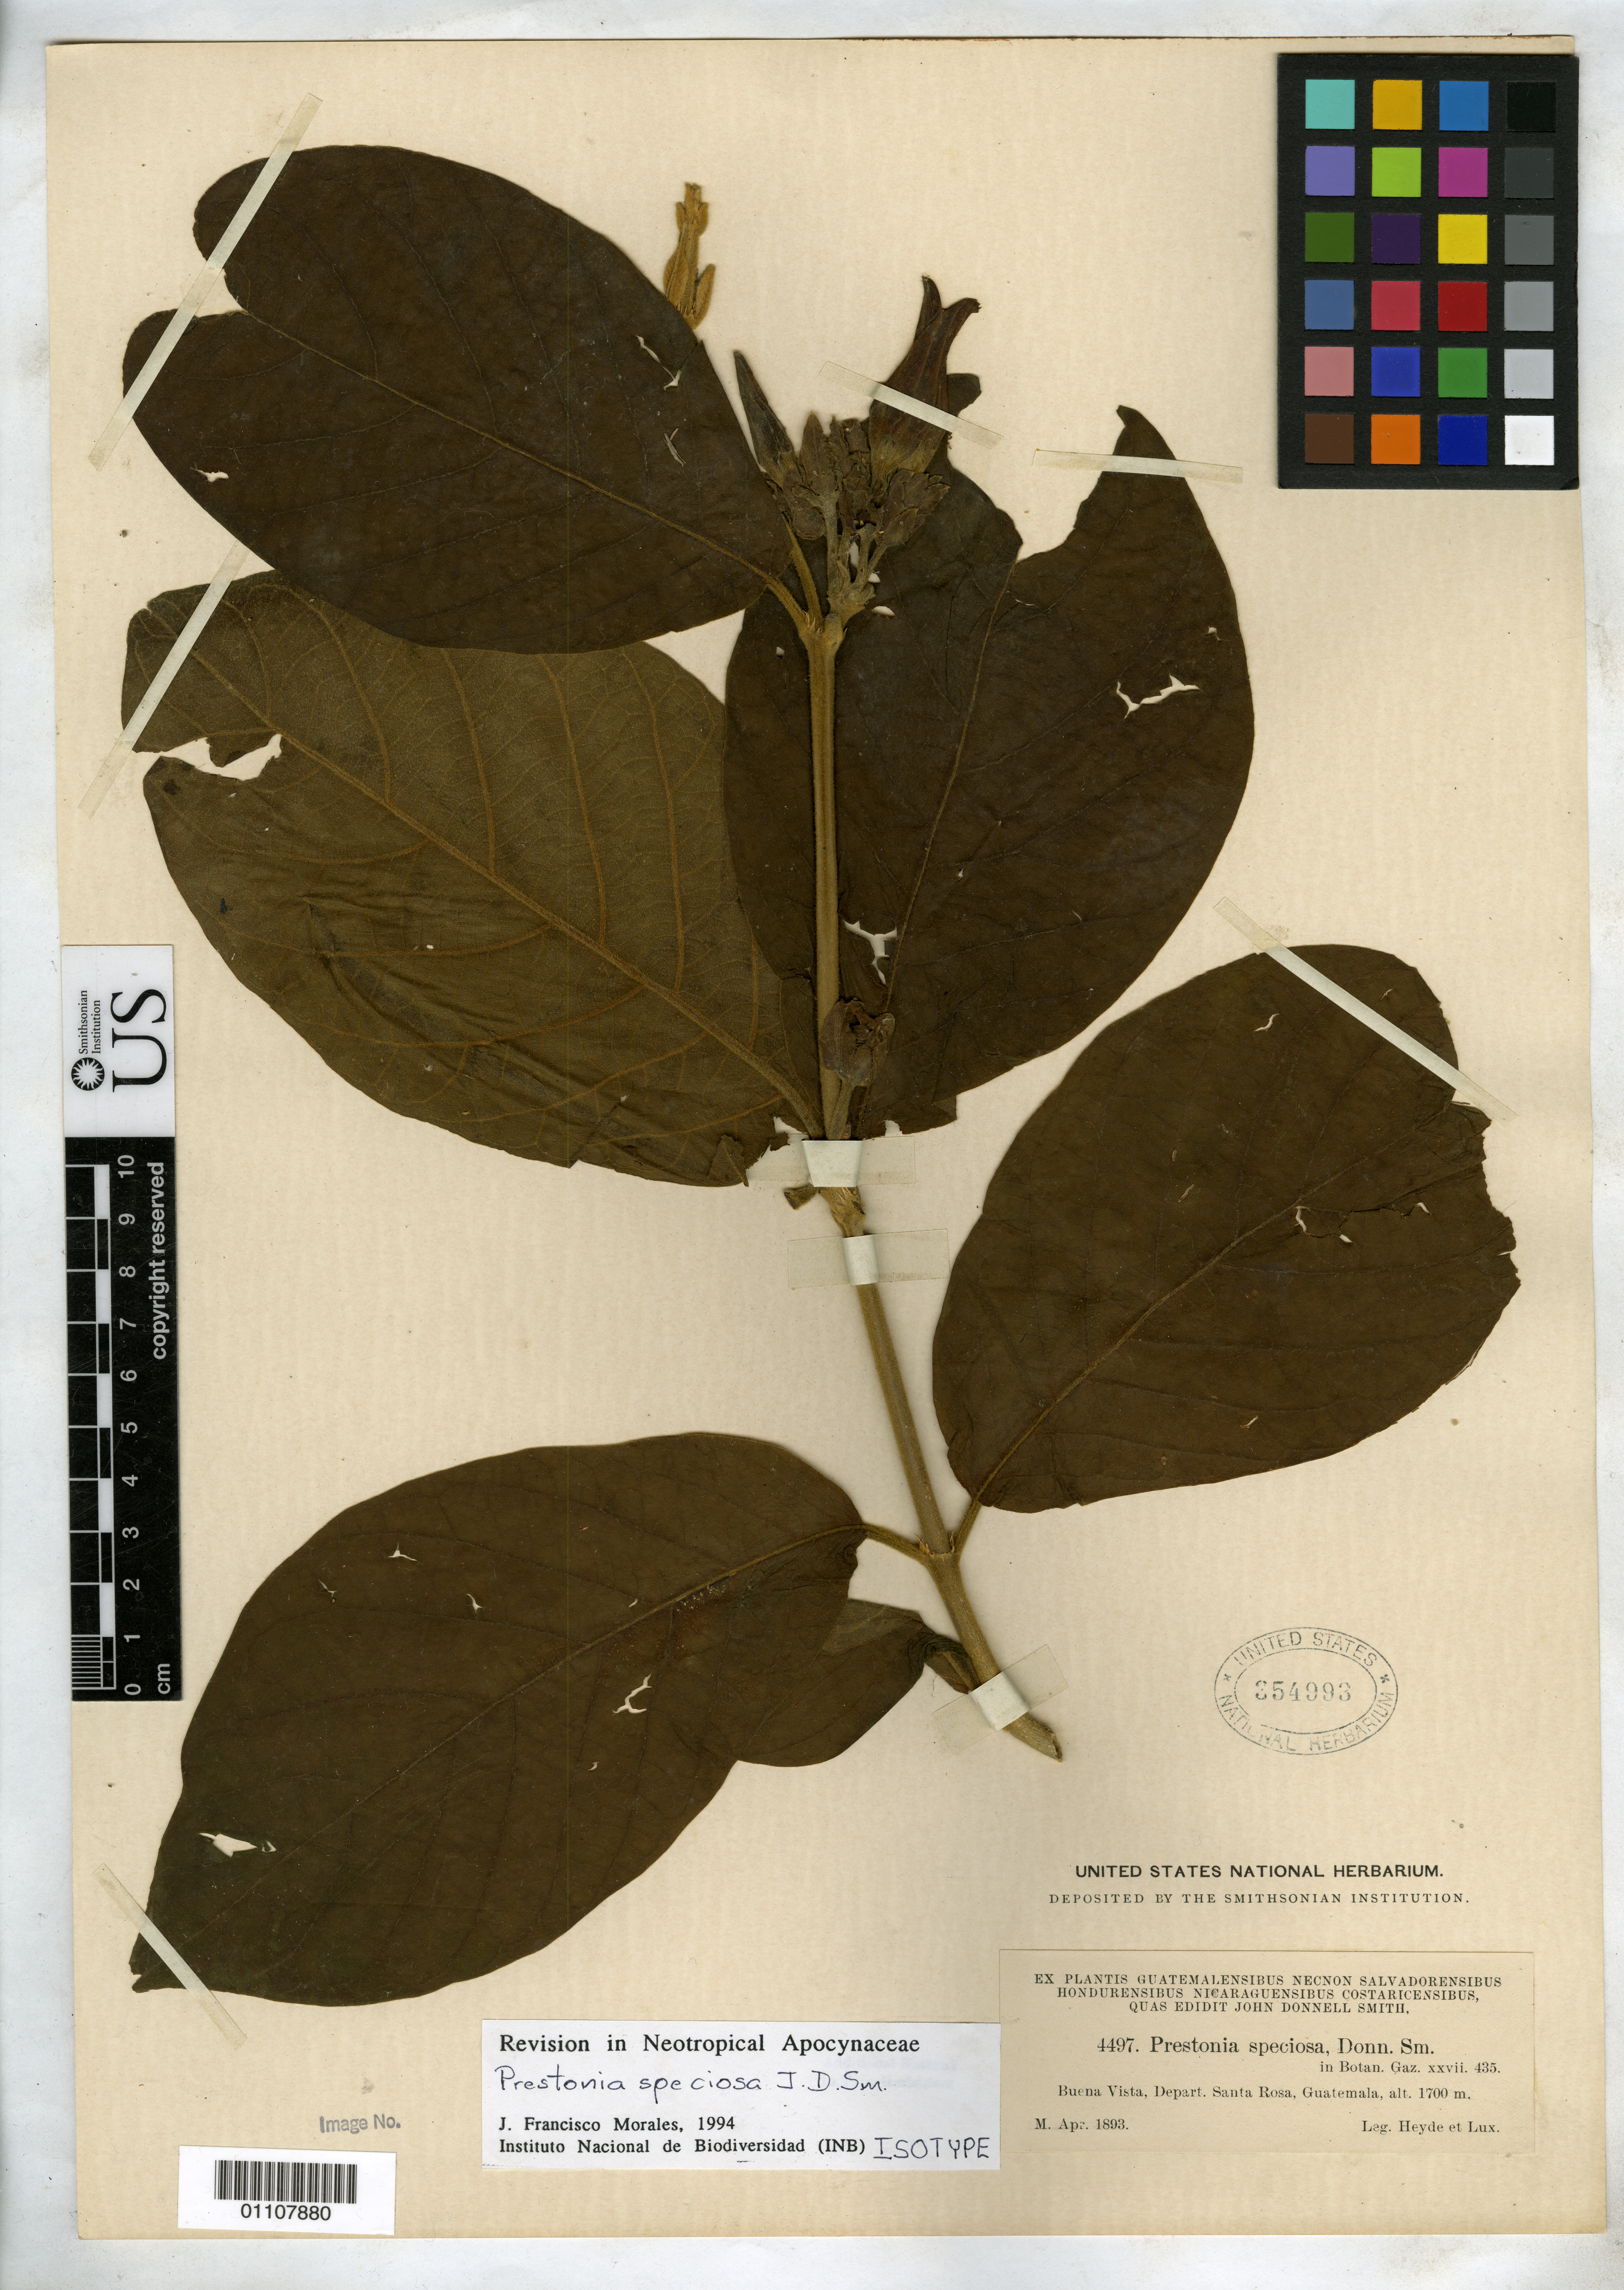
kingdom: Plantae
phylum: Tracheophyta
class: Magnoliopsida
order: Gentianales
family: Apocynaceae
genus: Prestonia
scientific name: Prestonia speciosa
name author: Donn. Sm.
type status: Type Collection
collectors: E. T. Heyde & E. Lux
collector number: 4497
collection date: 1893-04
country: Guatemala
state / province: Santa Rosa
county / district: Santa Rosa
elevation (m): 1700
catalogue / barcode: US 354993